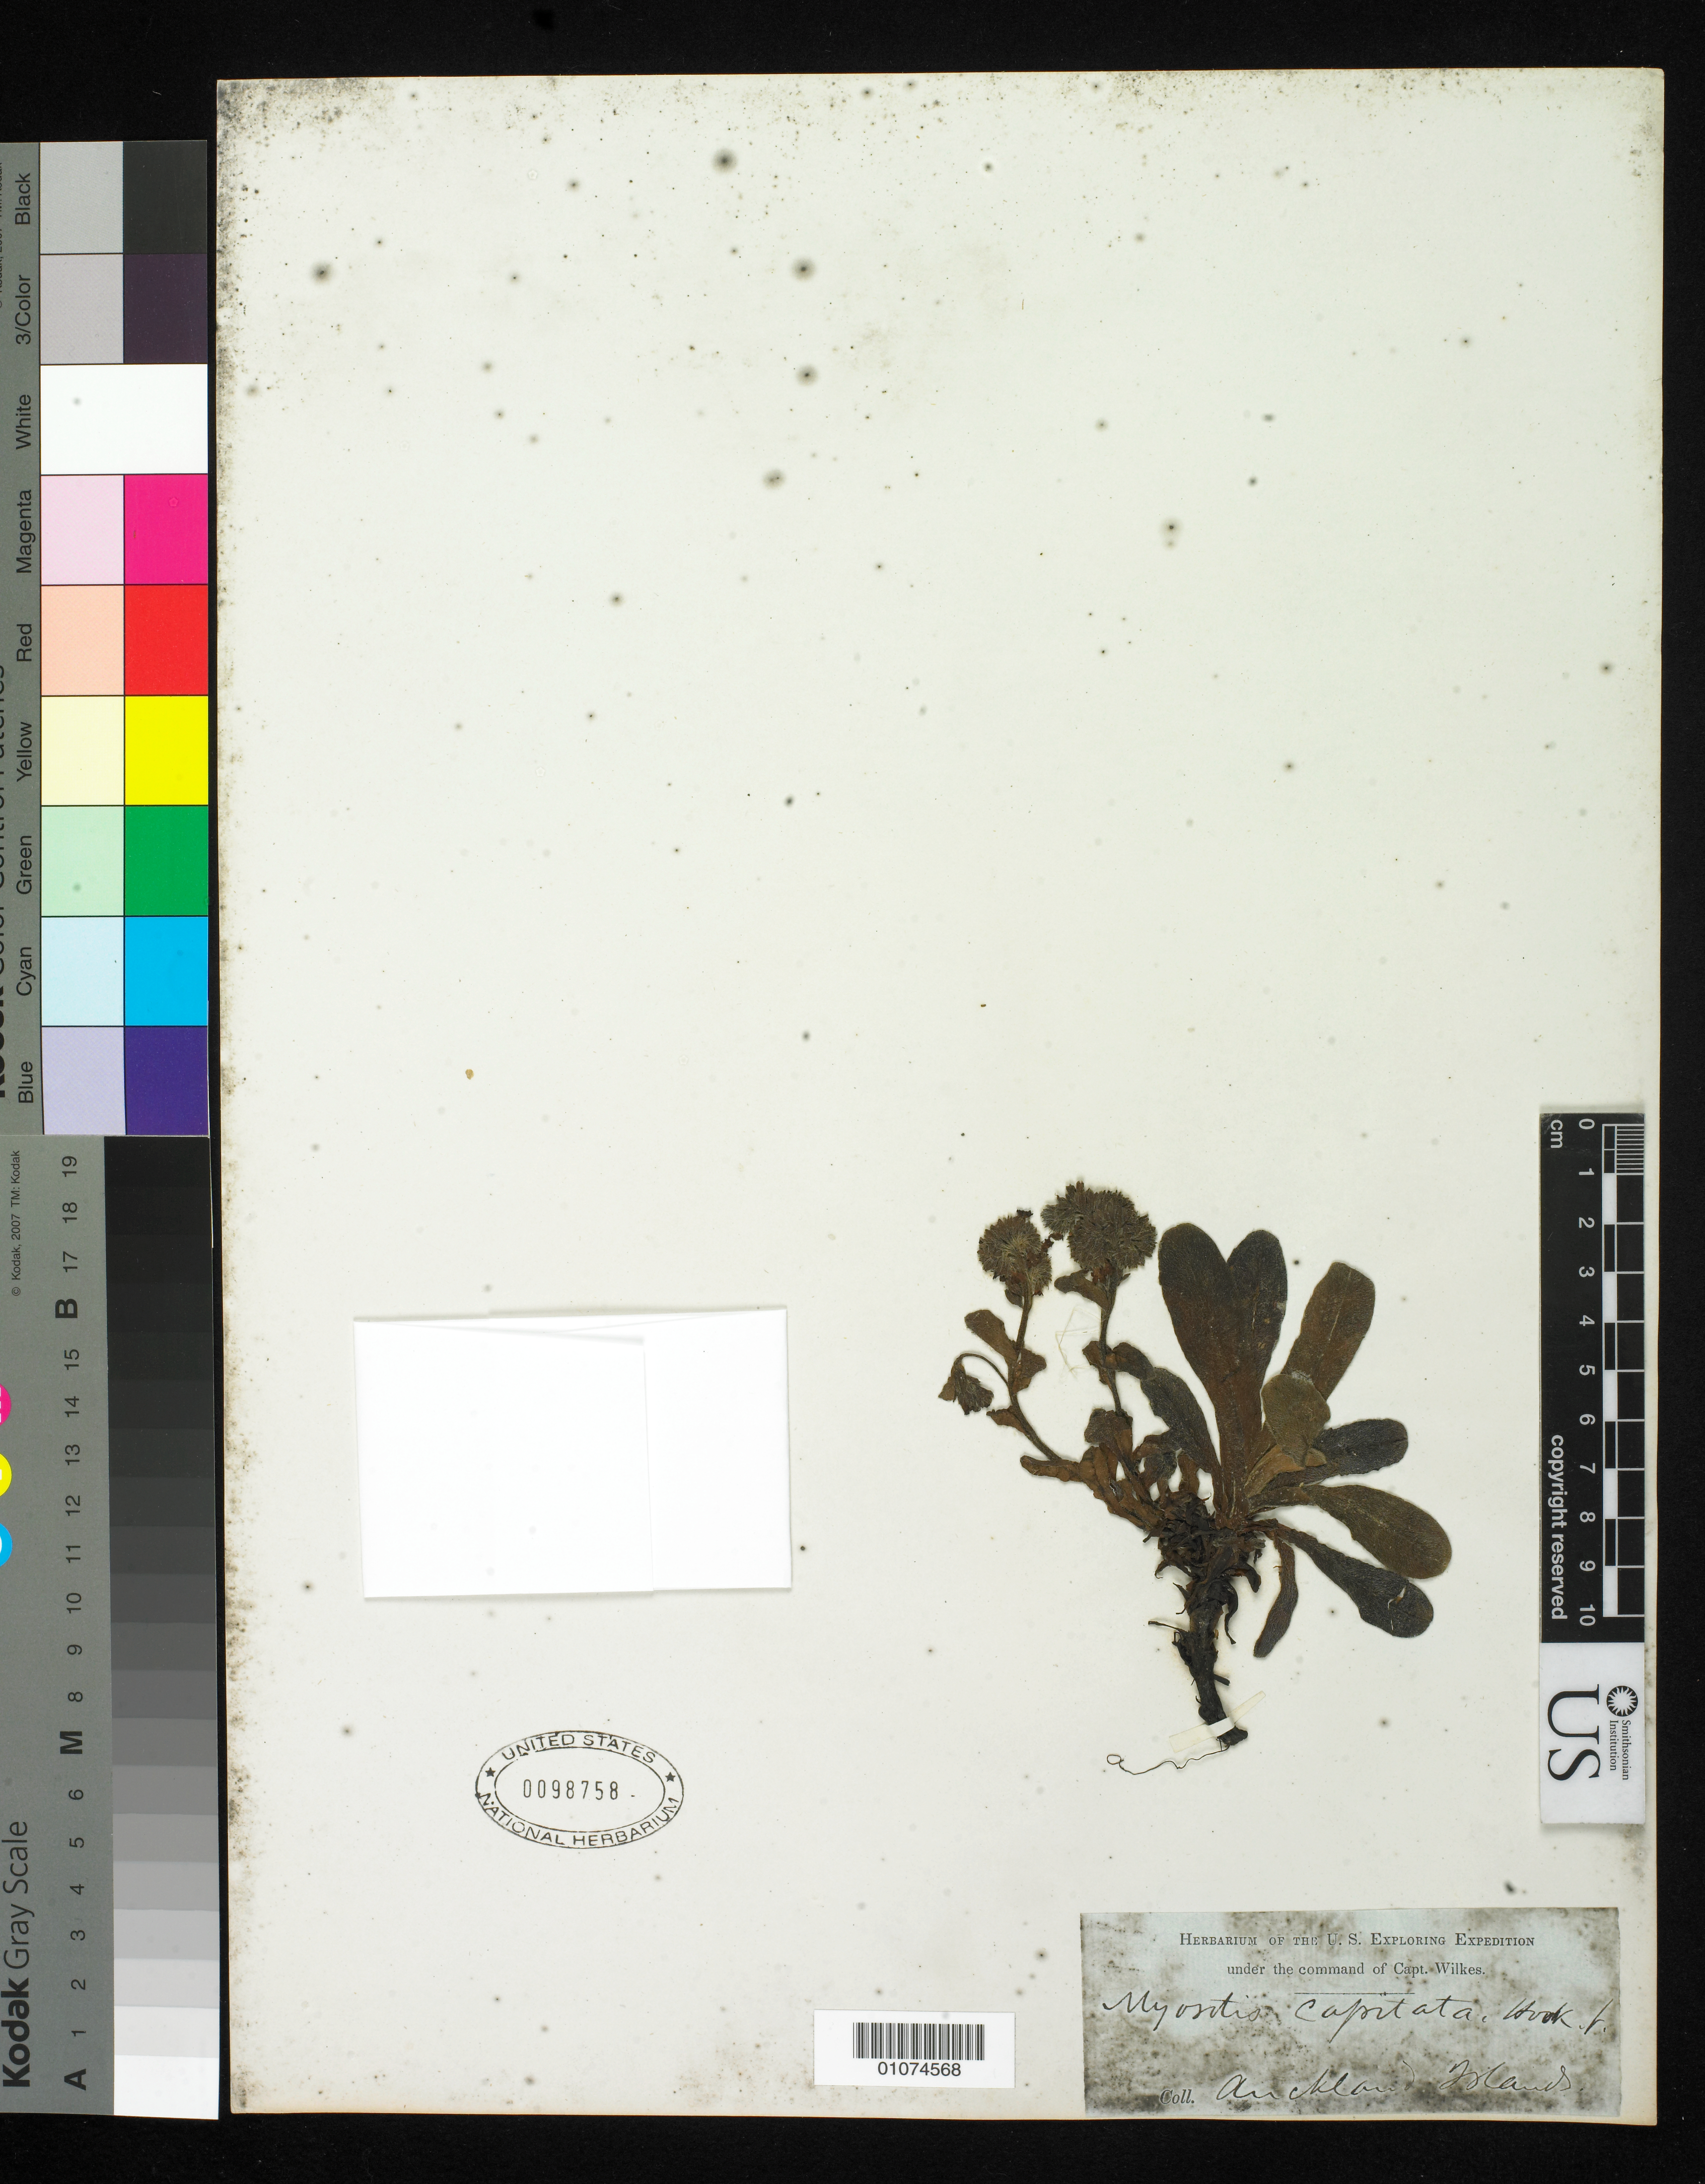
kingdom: Plantae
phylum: Tracheophyta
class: Magnoliopsida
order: Boraginales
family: Boraginaceae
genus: Myosotis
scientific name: Myosotis capitata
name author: Hook. f.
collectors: Wilkes Explor. Exped.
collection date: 1838/1842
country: New Zealand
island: Auckland Is.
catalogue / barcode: US 98758